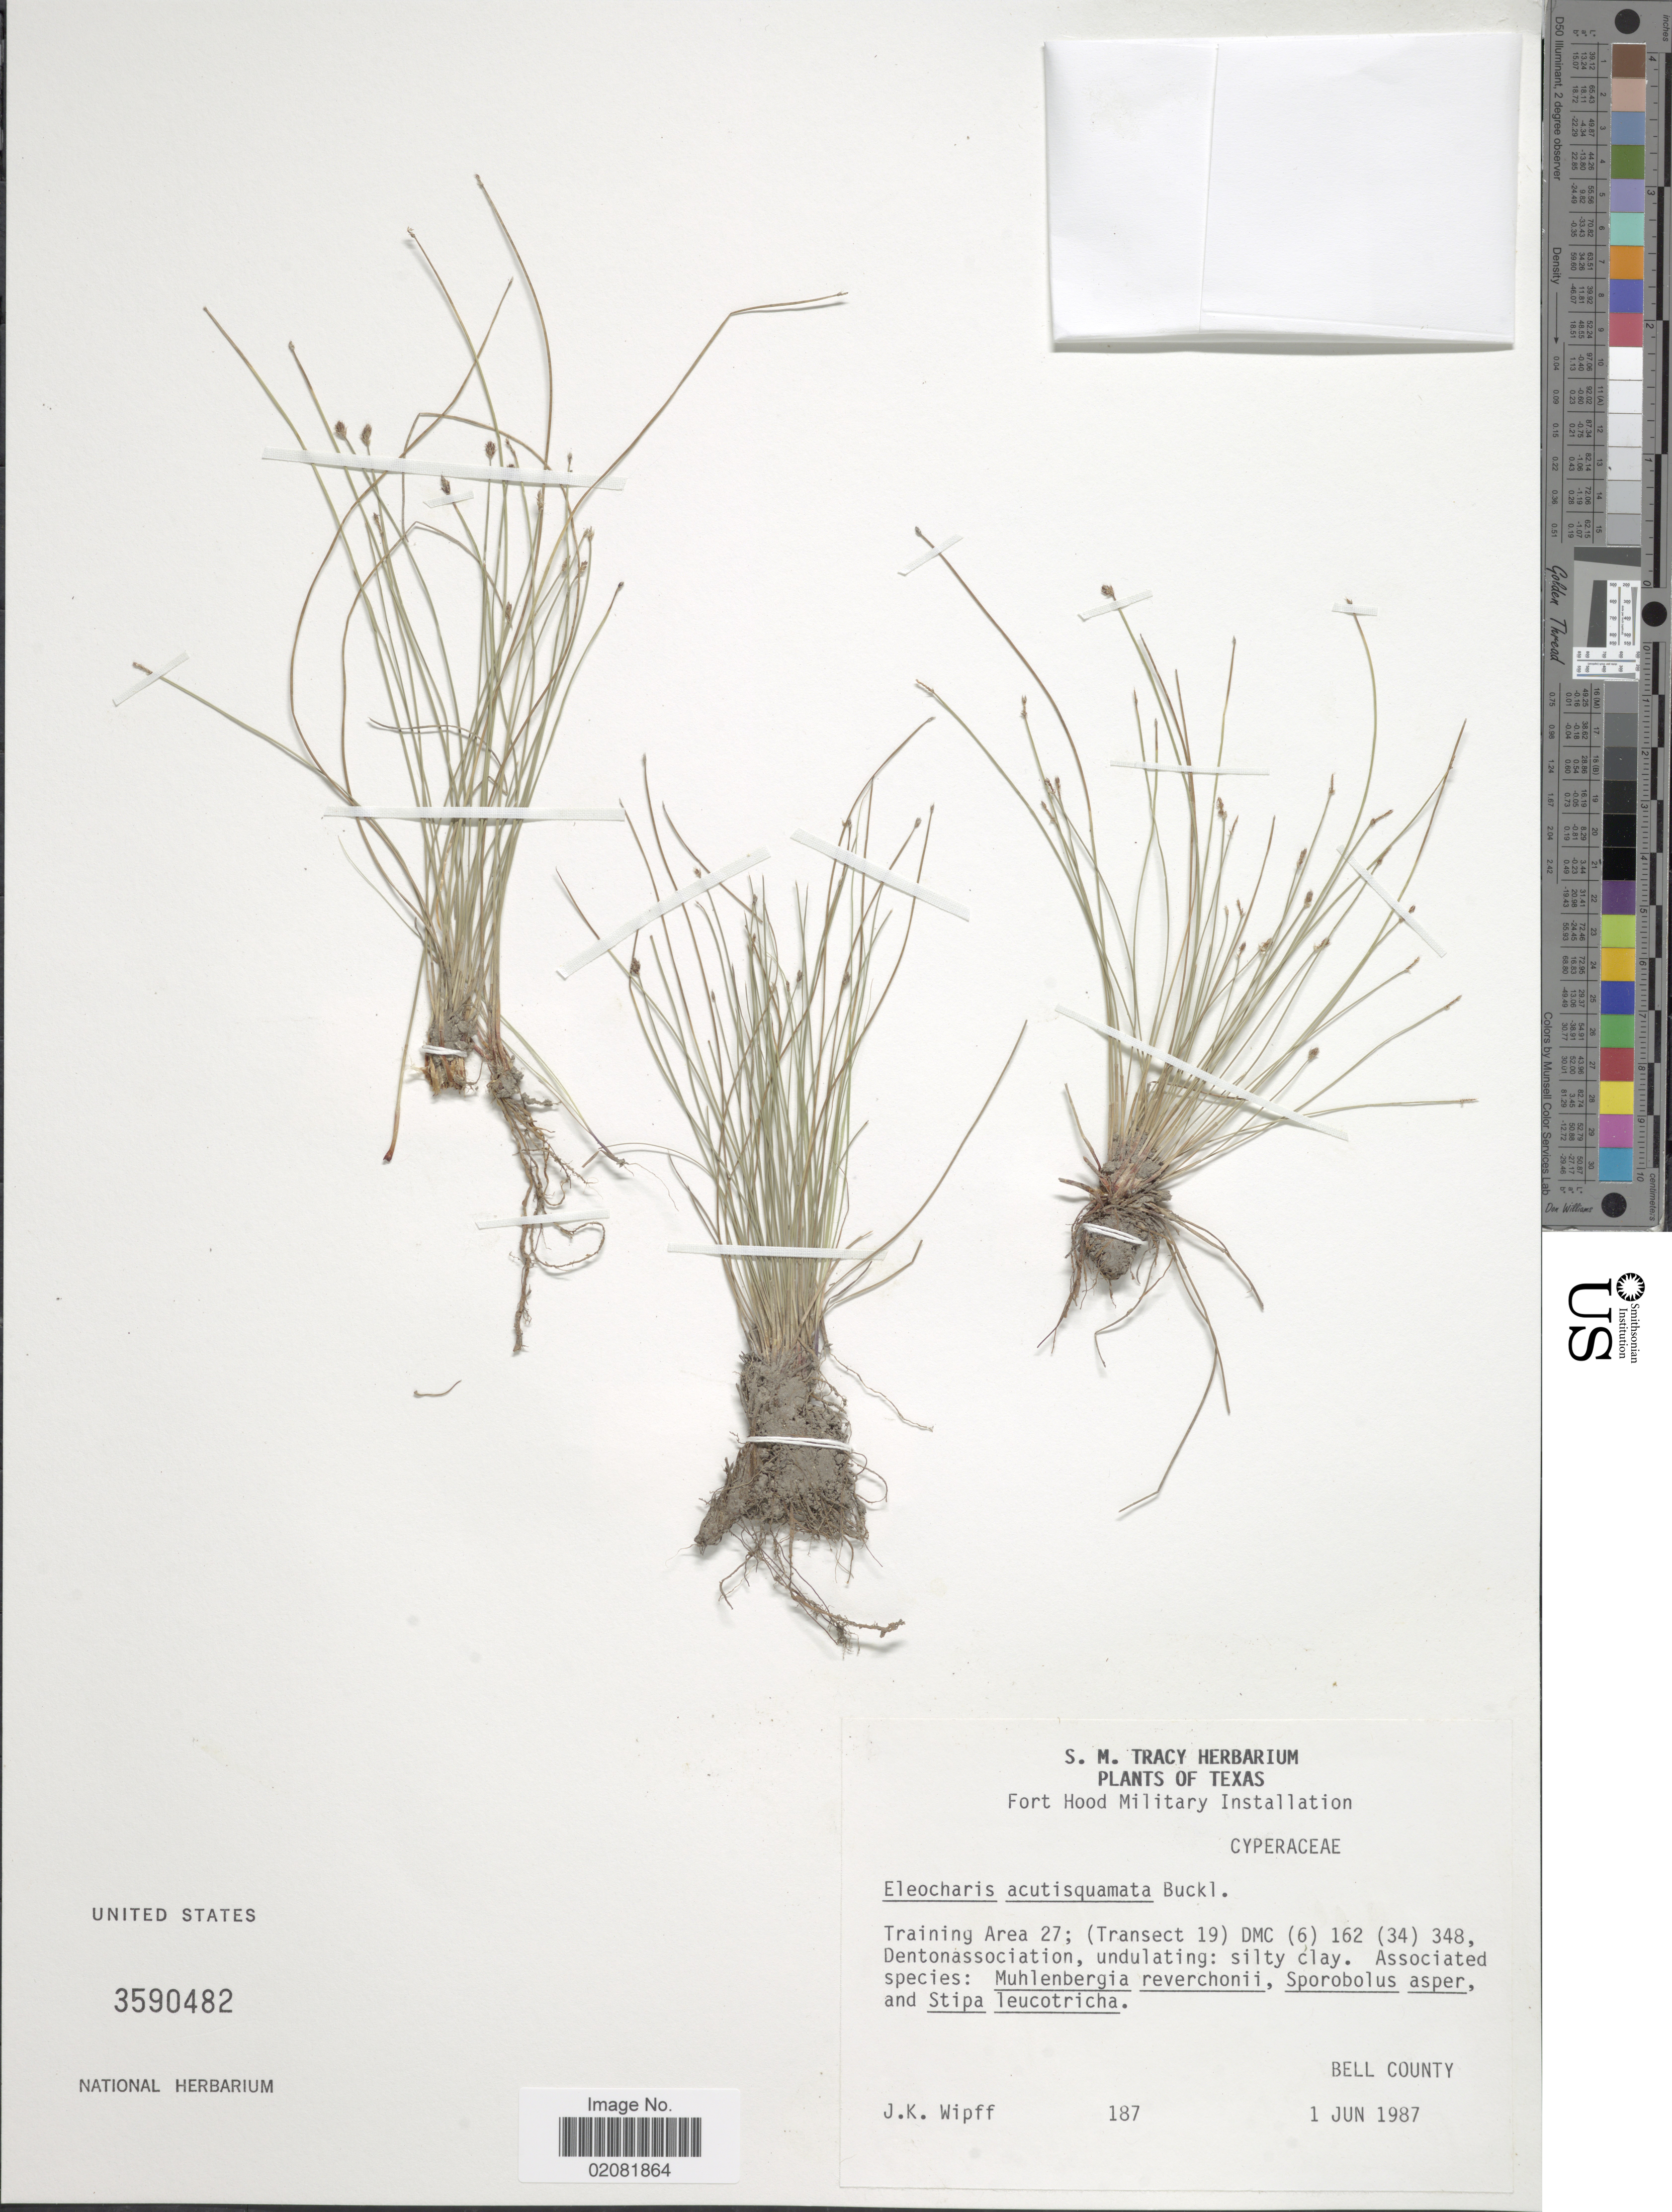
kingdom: Plantae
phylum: Tracheophyta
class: Liliopsida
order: Poales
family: Cyperaceae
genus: Eleocharis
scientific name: Eleocharis acutisquamata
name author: Buckley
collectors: J. K. Wipff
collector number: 187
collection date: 1987-06-01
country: United States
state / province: Texas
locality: Training Area 27; (Transect 19) DMC (6) 162 (34) 348, Bell County. Fort Hood Military Installation.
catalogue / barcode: US 3590482